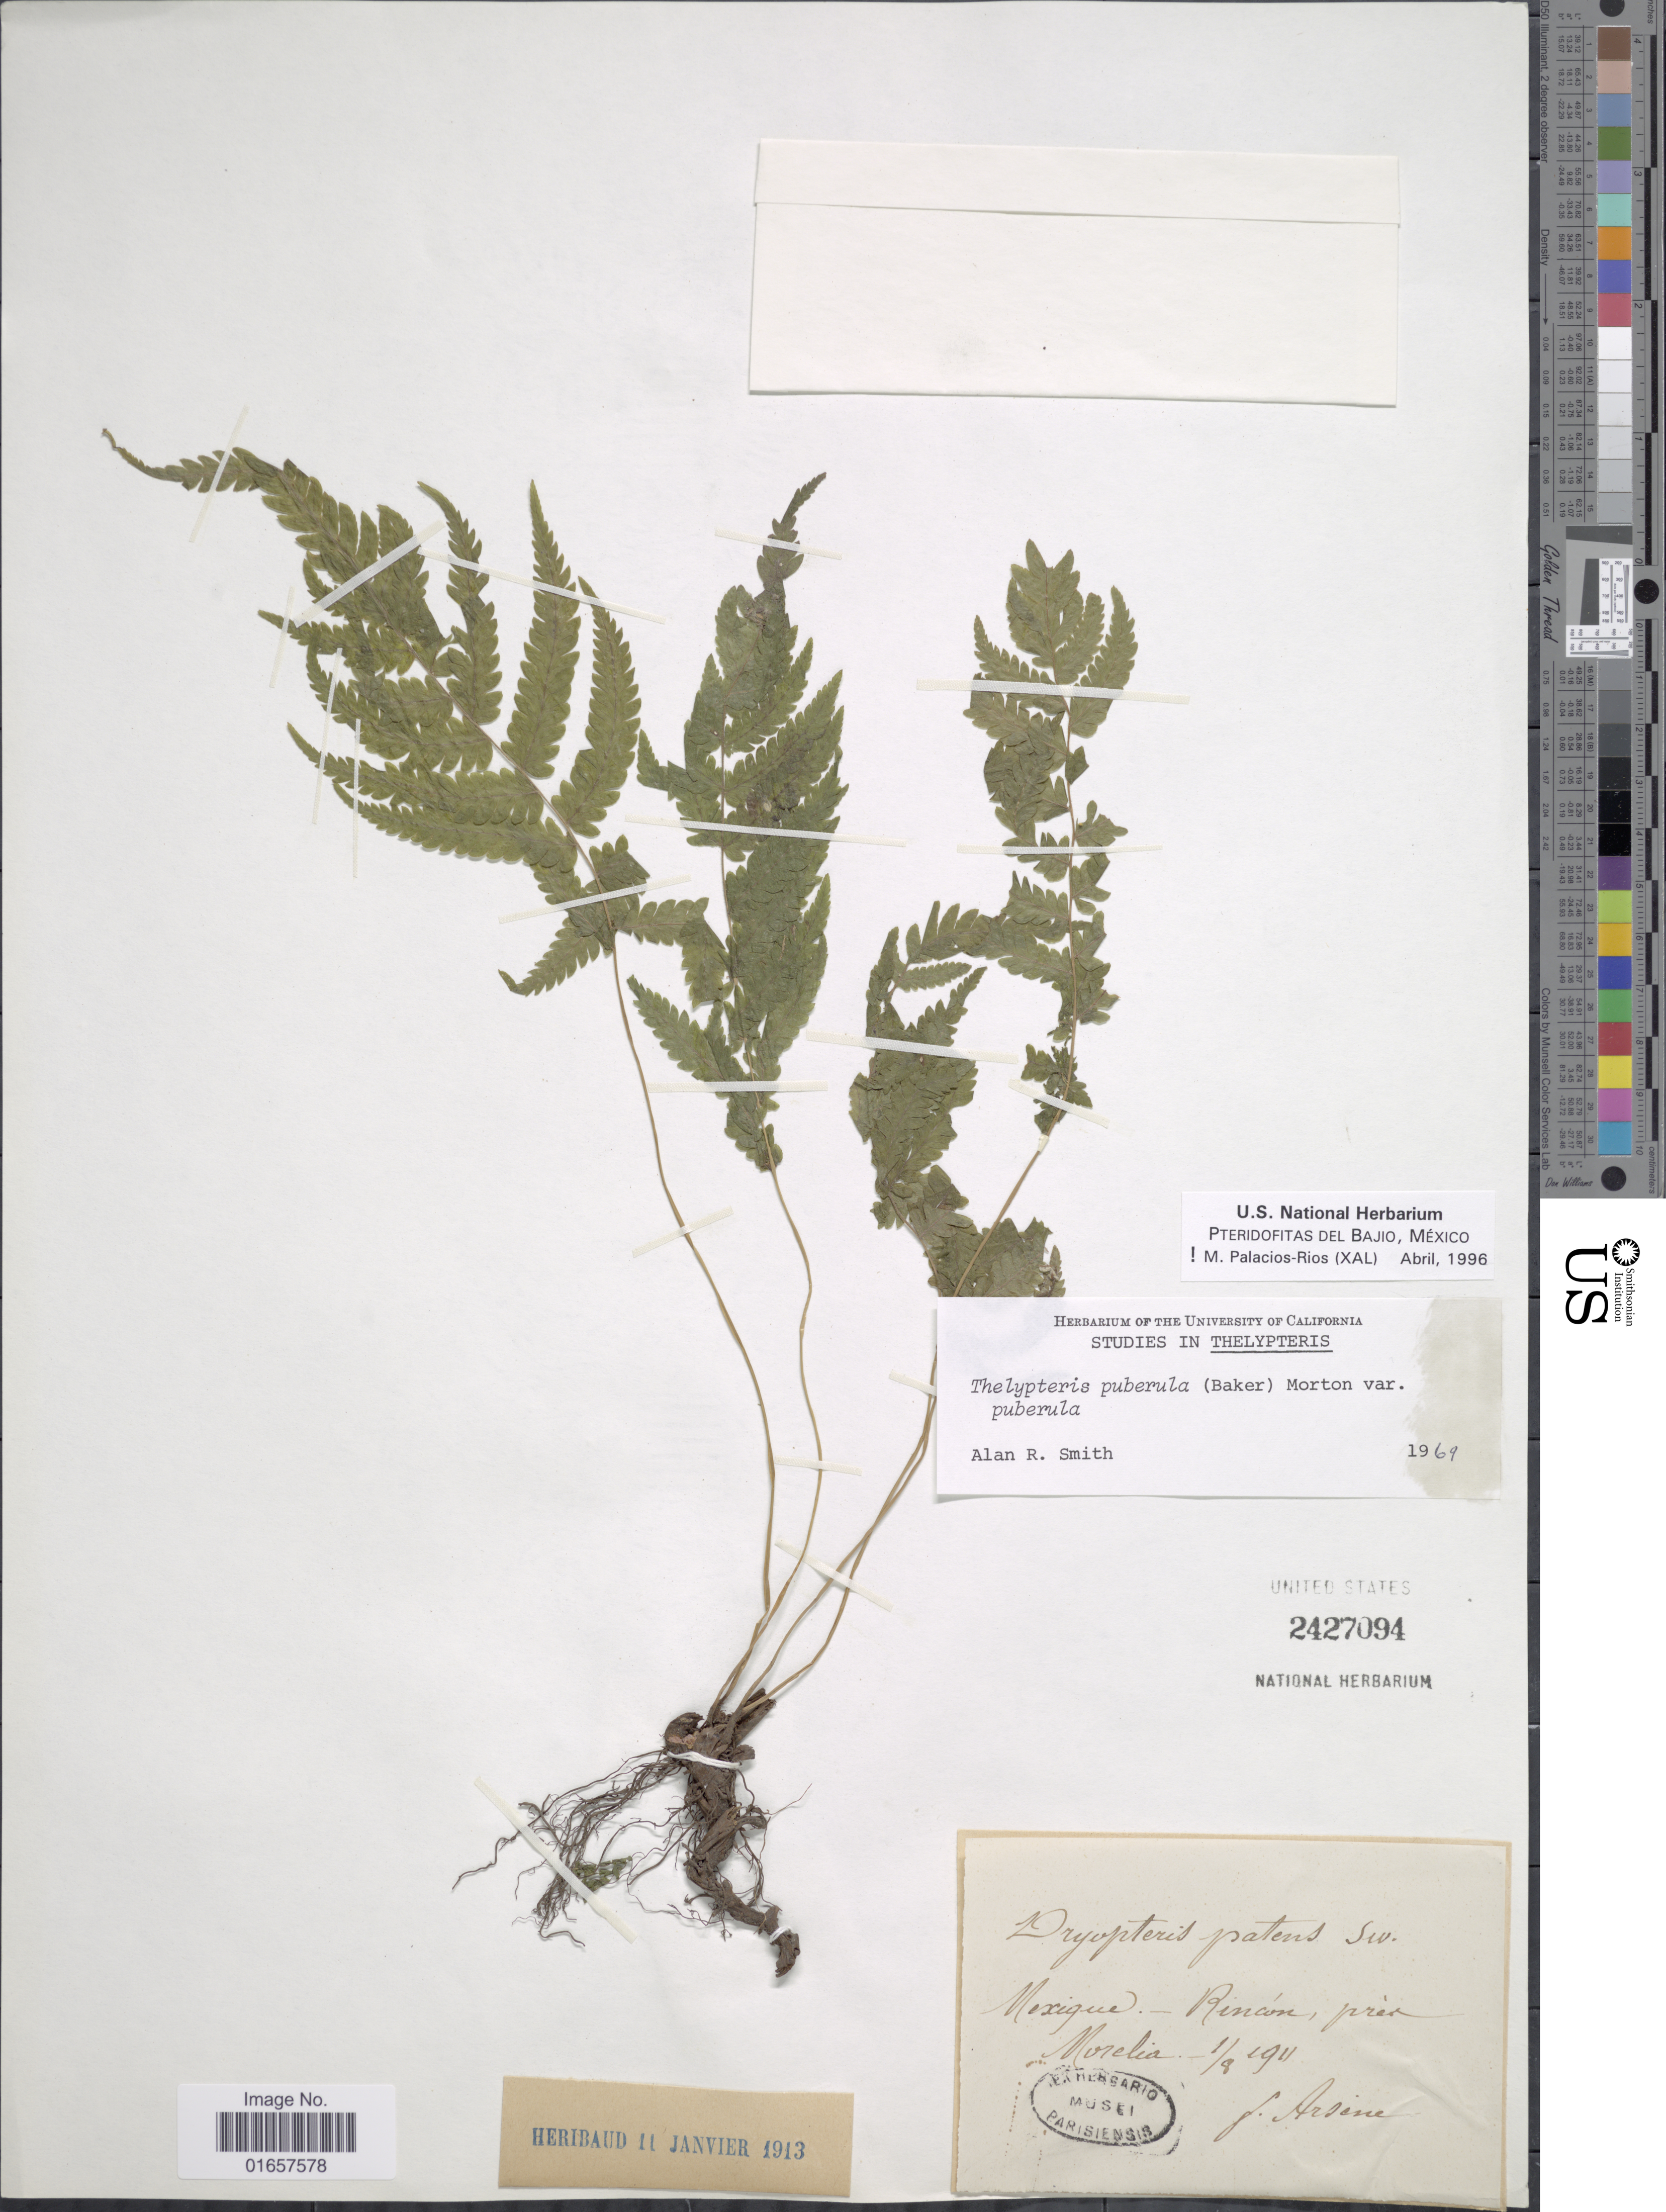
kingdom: Plantae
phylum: Tracheophyta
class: Polypodiopsida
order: Polypodiales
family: Thelypteridaceae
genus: Christella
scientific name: Christella puberula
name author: (Baker) Á. Löve & D. Löve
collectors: F. Arsène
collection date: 1911-08-01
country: Mexico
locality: Mexico, Rincón, prés Morelia.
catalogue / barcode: US 2427094